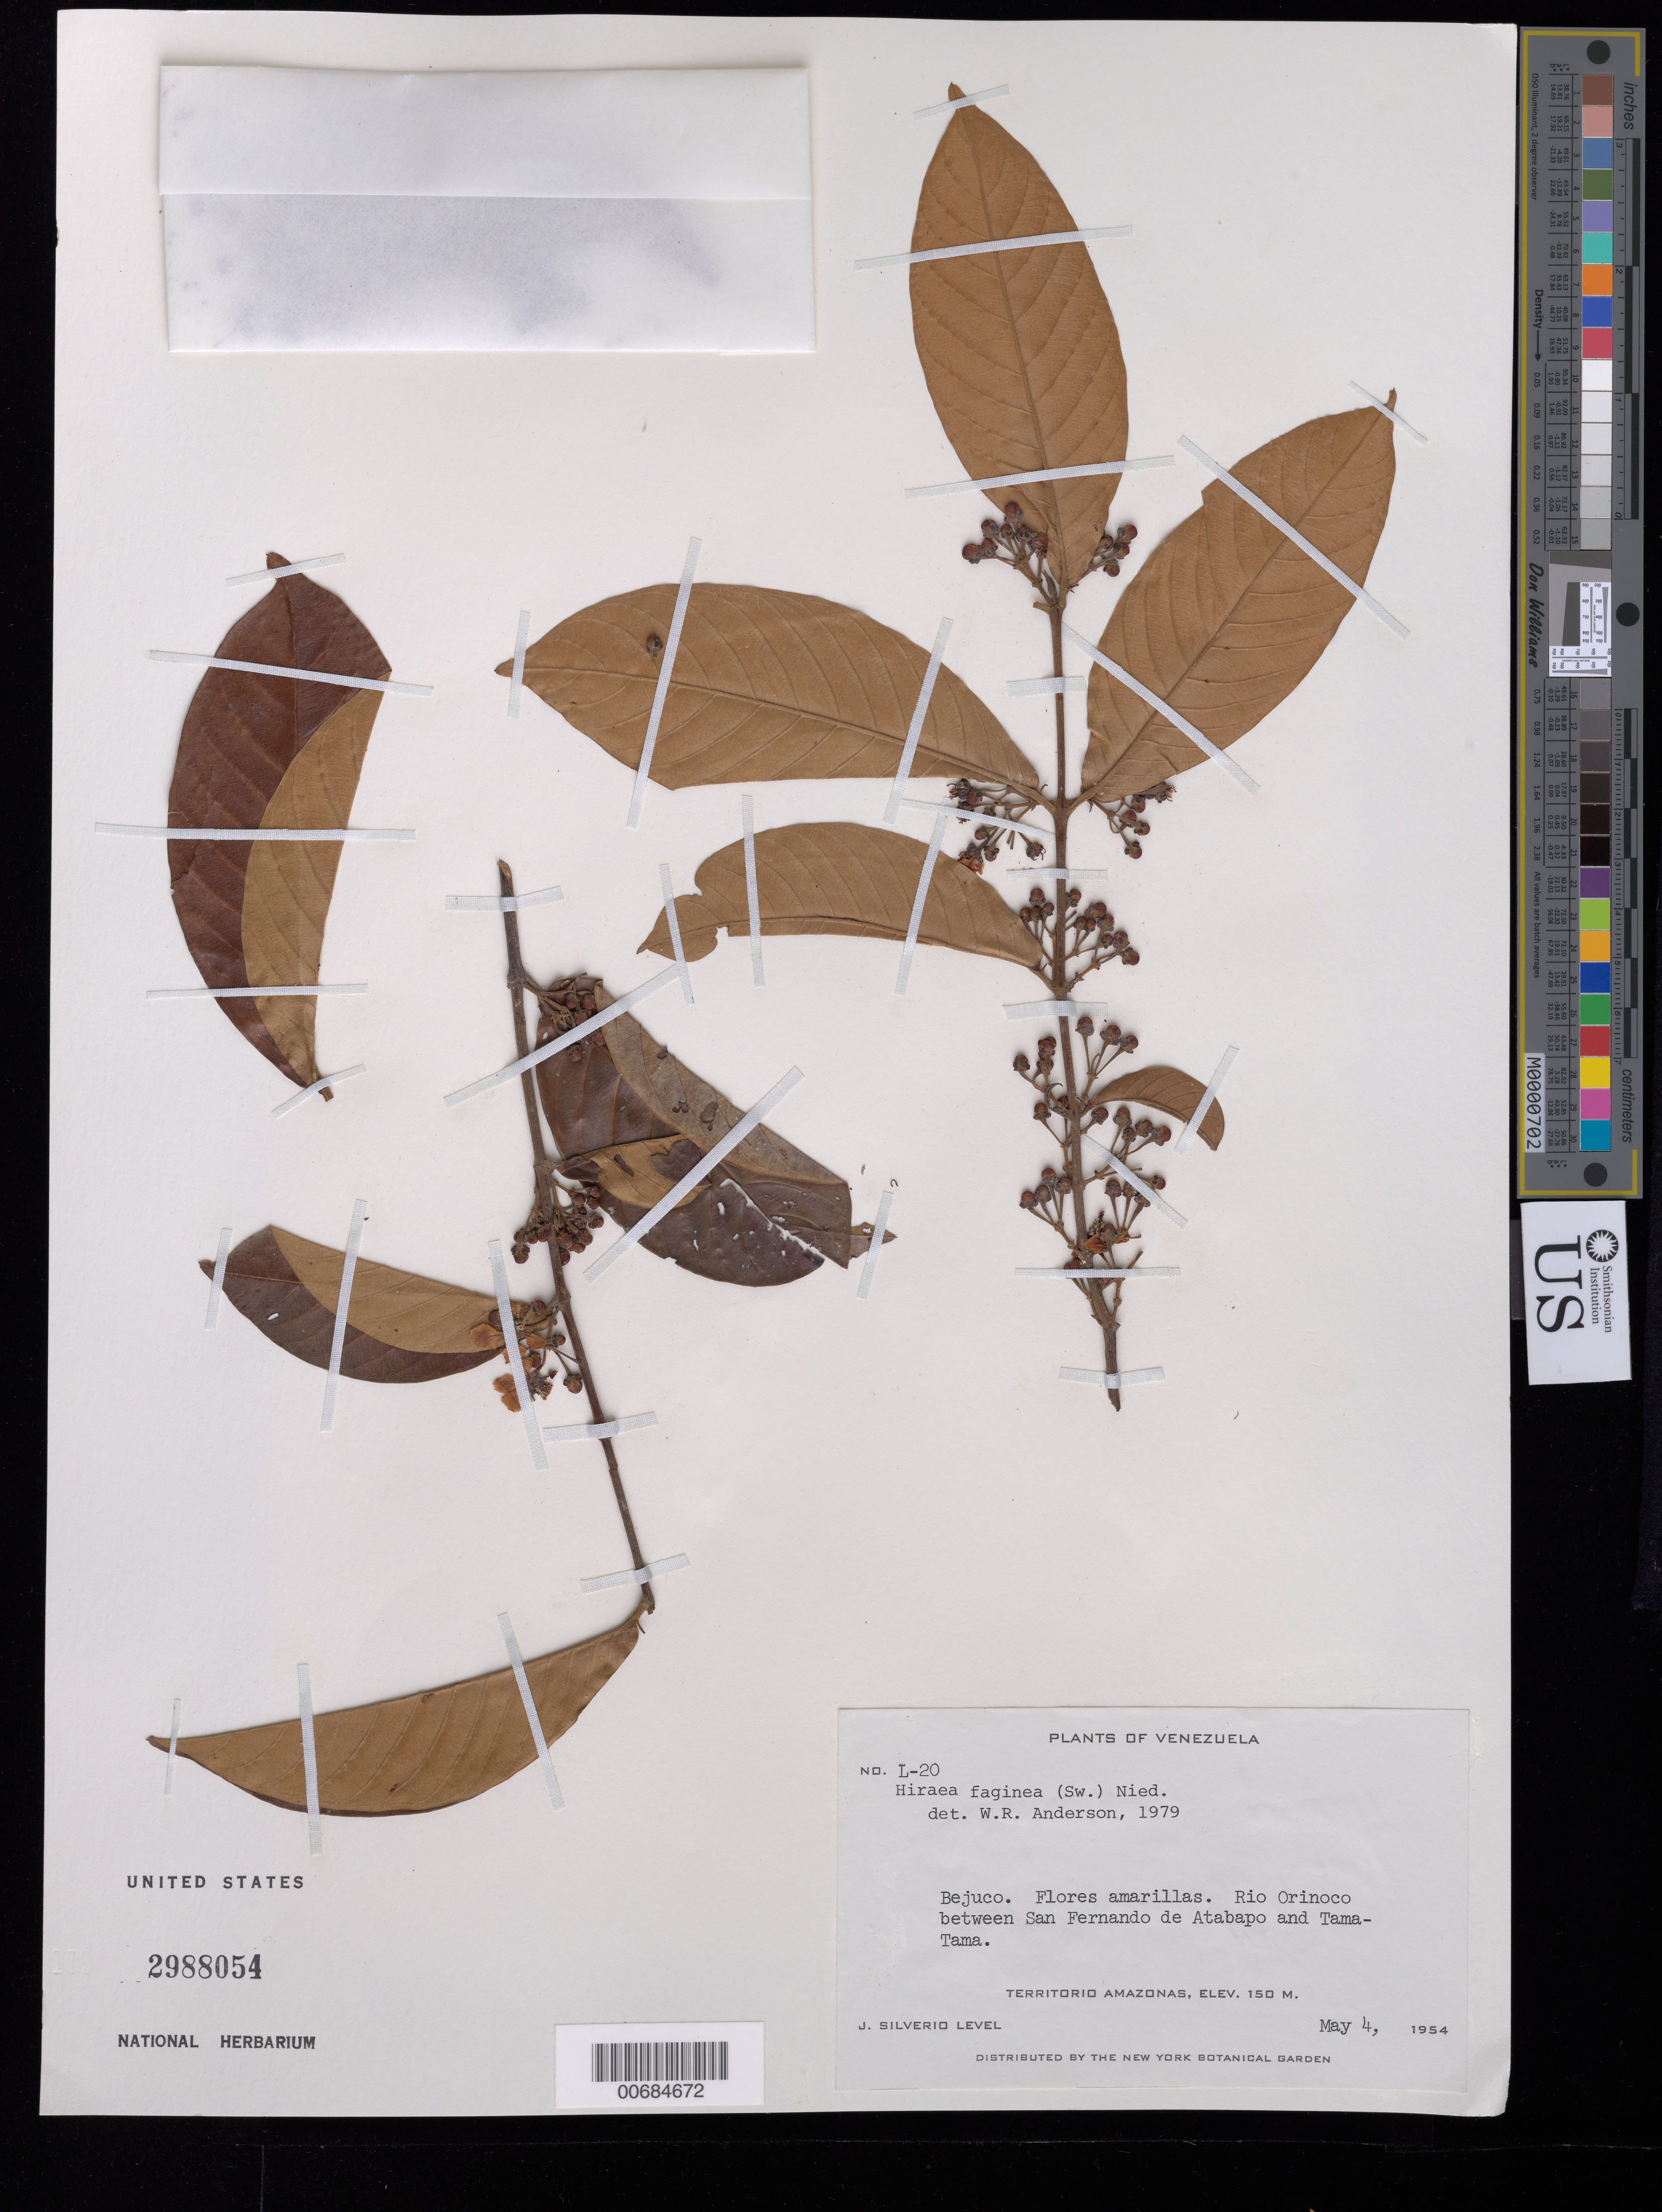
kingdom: Plantae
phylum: Tracheophyta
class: Magnoliopsida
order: Malpighiales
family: Malpighiaceae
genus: Hiraea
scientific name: Hiraea faginea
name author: (Sw.) Nied.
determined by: Anderson, W. R., (MICH), University of Michigan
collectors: J. Silverio L.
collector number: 20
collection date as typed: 4-May-54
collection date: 1954-05-04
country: Venezuela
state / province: Amazonas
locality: Río Orinoco, San Fernando de Atabapo to Tama-Tama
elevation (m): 150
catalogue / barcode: US 2988054